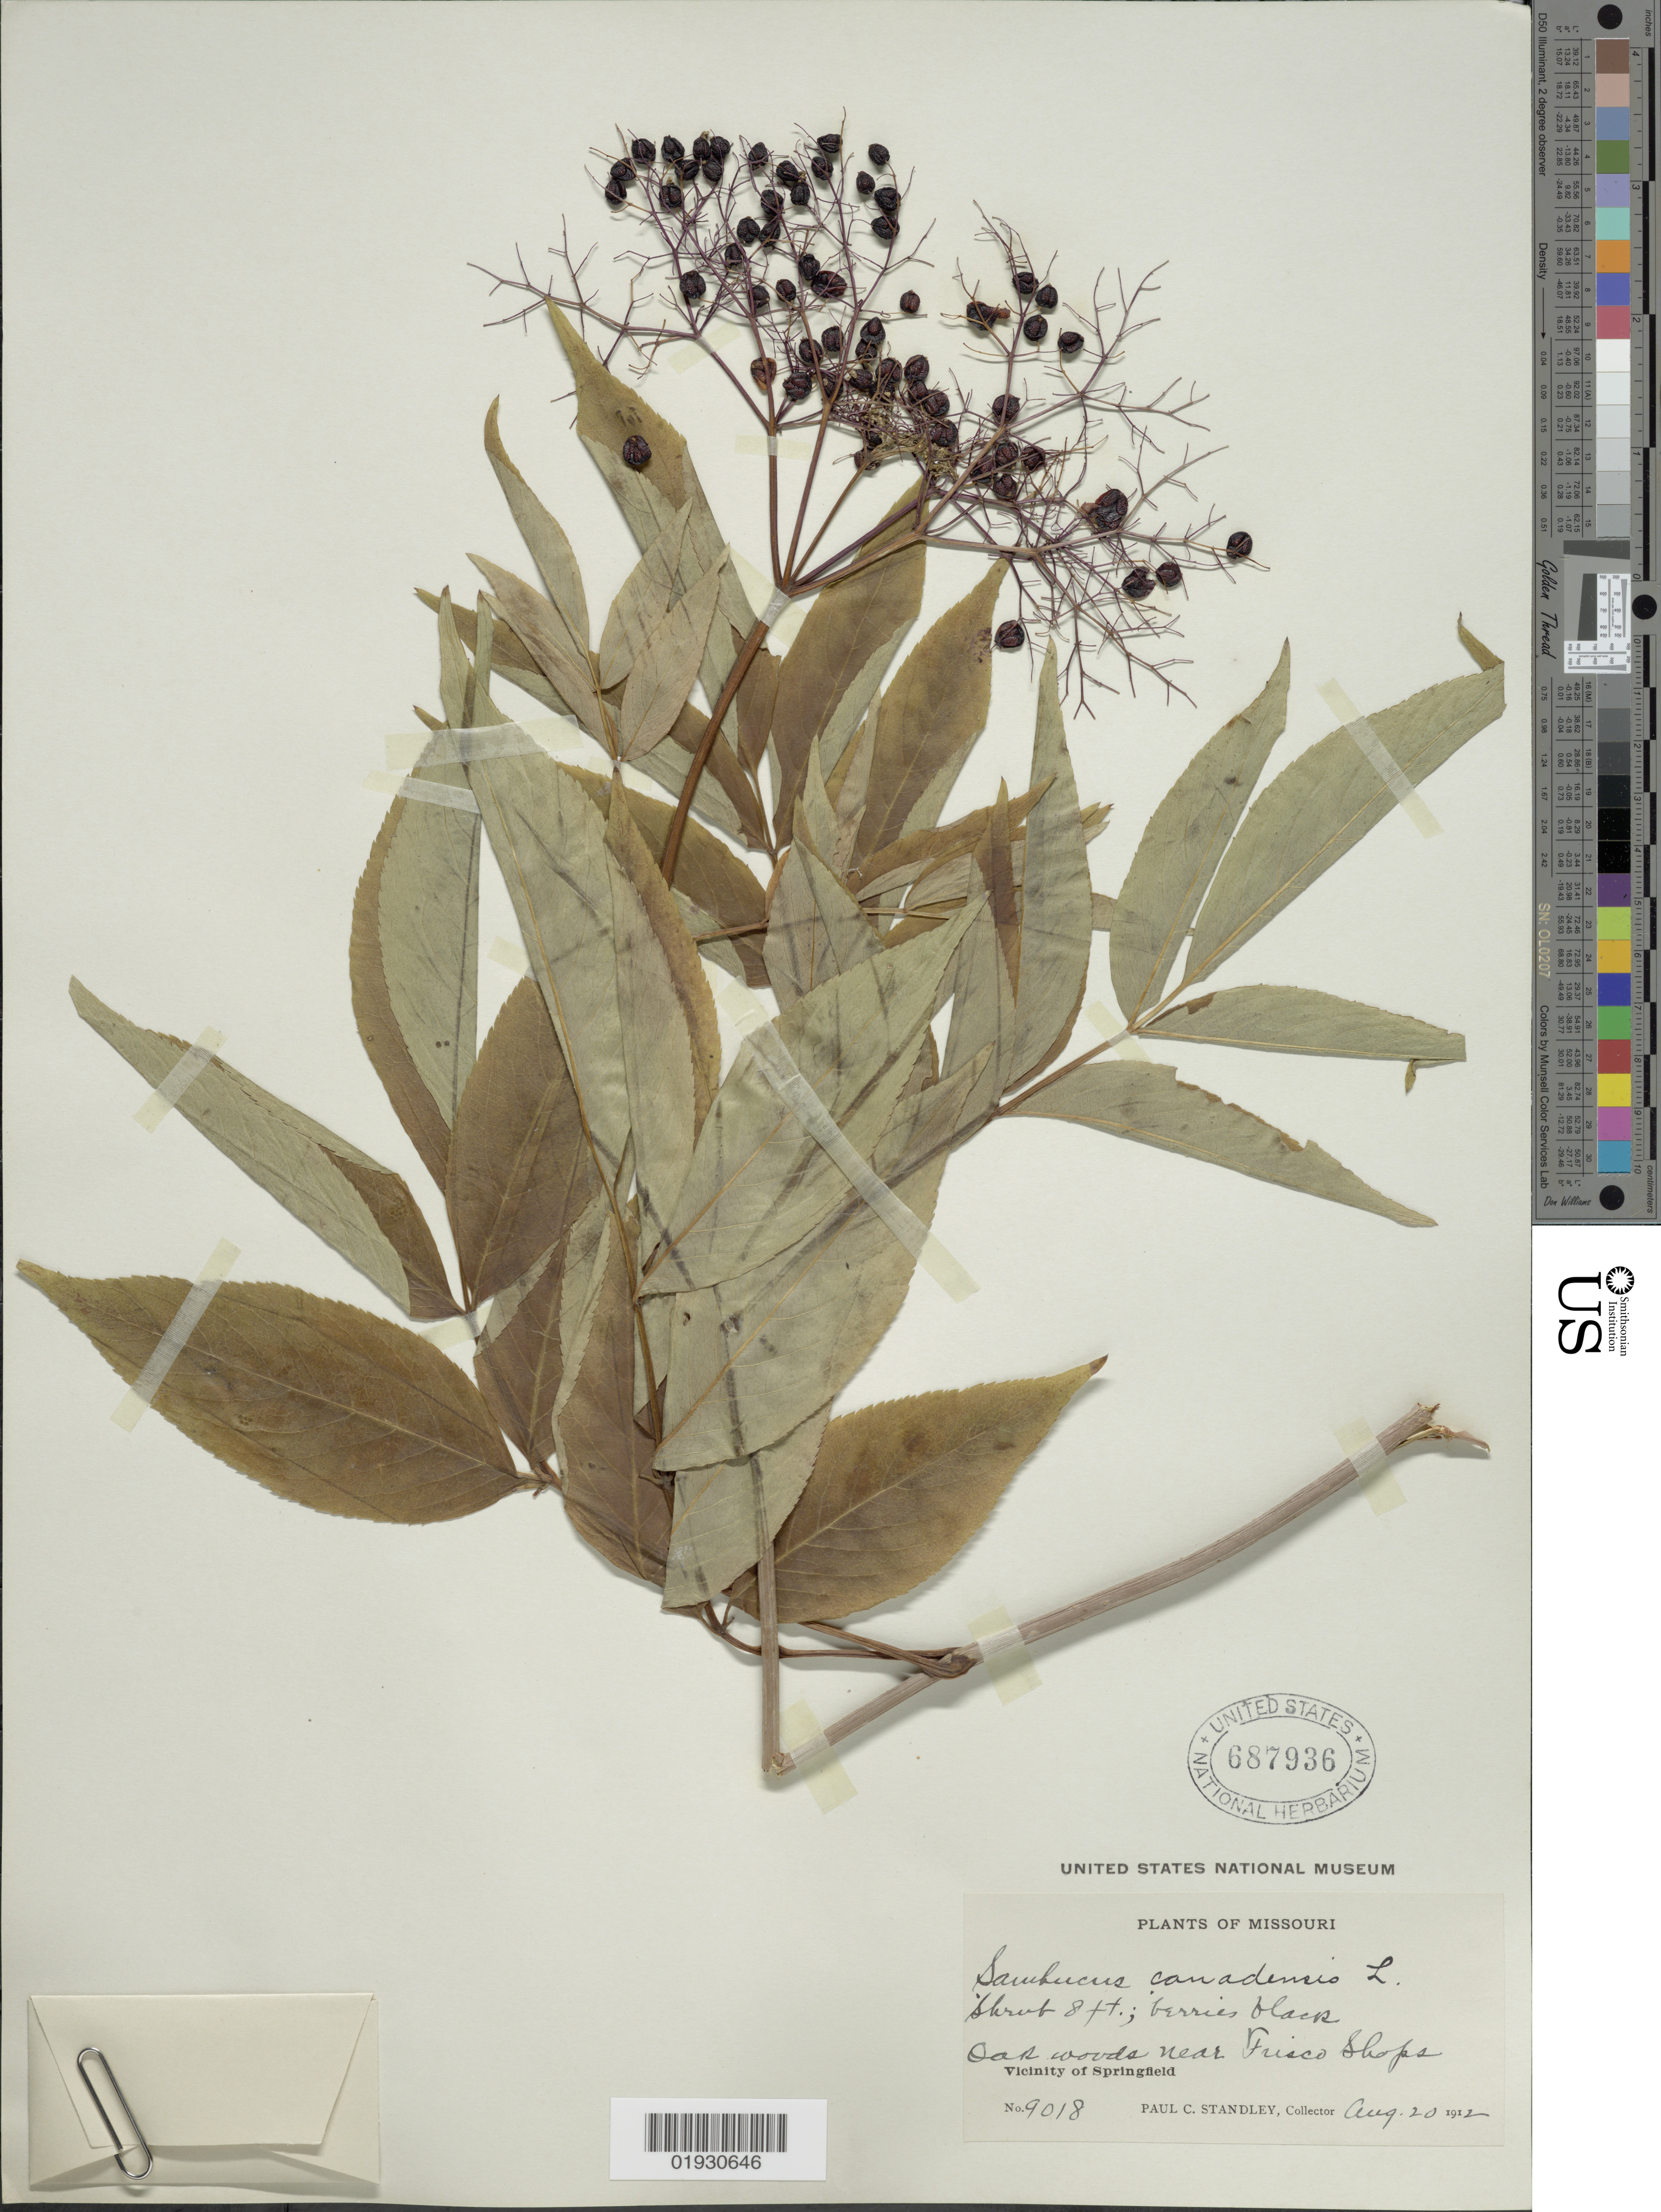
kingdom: Plantae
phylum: Tracheophyta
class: Magnoliopsida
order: Dipsacales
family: Viburnaceae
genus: Sambucus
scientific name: Sambucus canadensis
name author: L.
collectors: P. C. Standley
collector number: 9018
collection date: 1912-08-20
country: United States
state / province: Missouri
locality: Oak woods near Frisco Shops, Vicinity of Springfield.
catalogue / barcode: US 687936